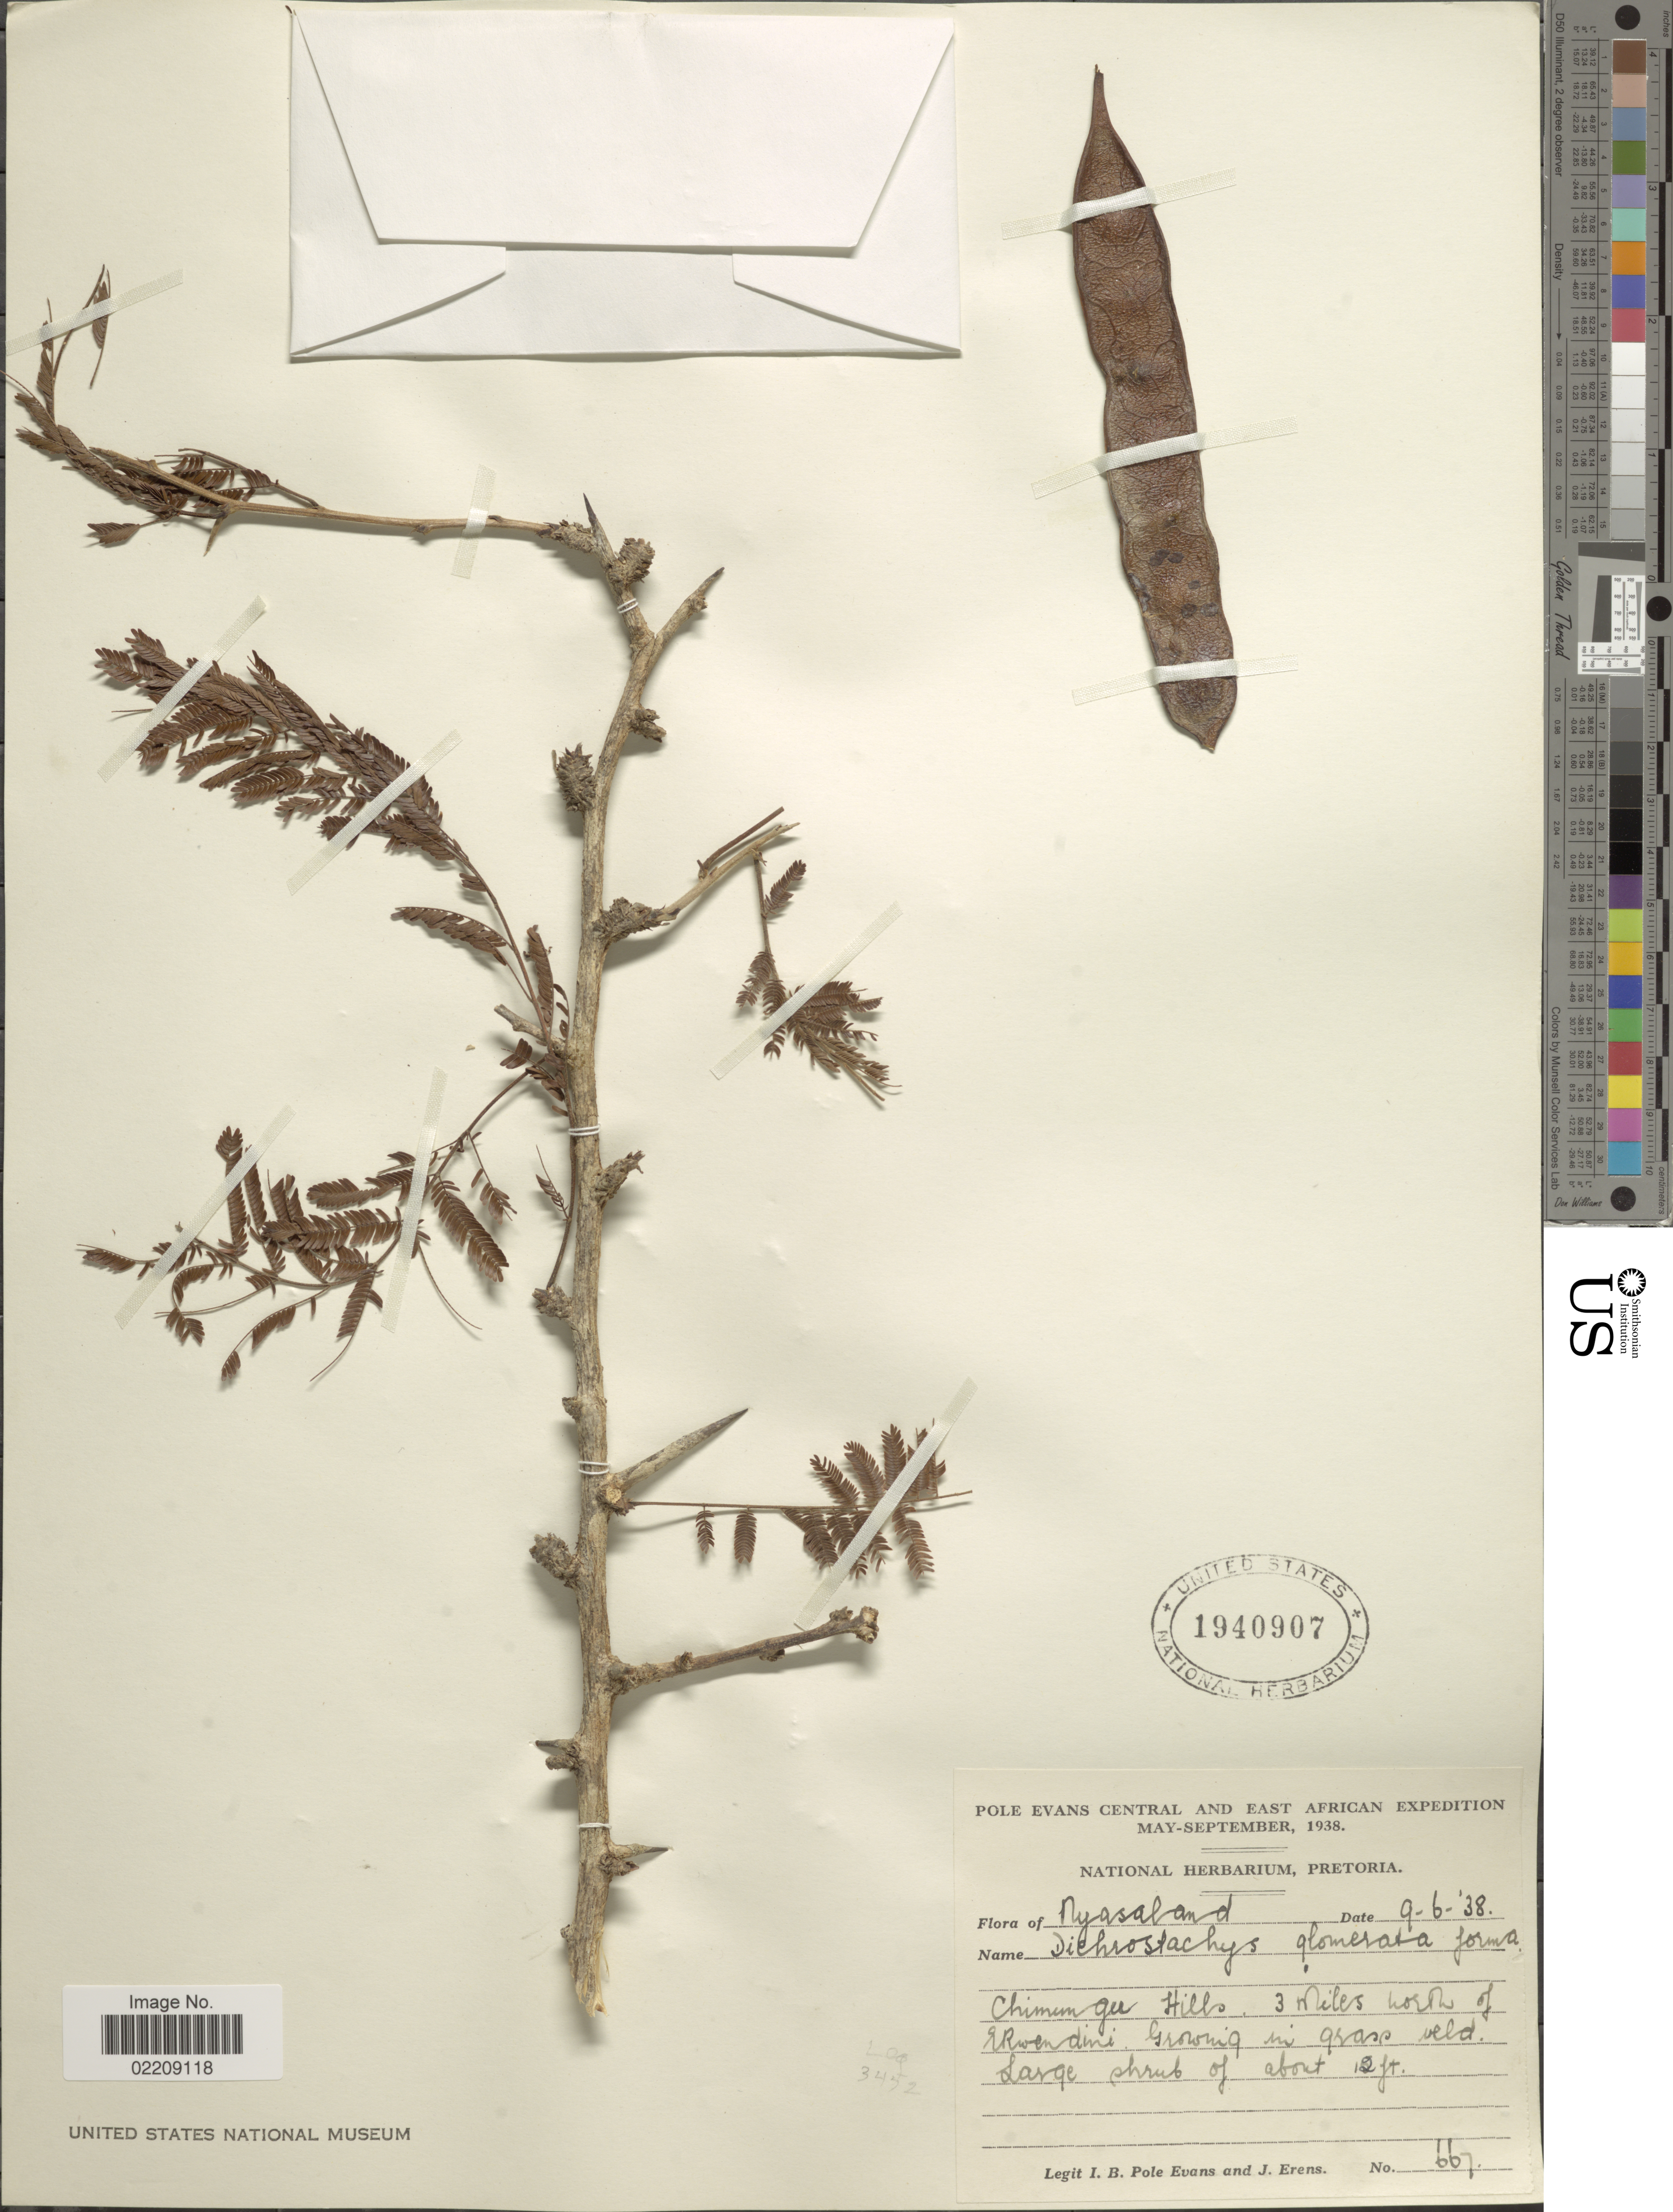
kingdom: Plantae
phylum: Tracheophyta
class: Magnoliopsida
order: Fabales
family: Fabaceae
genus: Dichrostachys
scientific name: Dichrostachys glomerata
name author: (Forssk.) Chiov.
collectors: I. B. Pole-Evans & J. Erens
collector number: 667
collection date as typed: Transcribed d/m/y: 9/6/38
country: Malawi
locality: Nyasaland, Chumugee Hills, 3 Miles north of Erwendini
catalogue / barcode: US 1940907